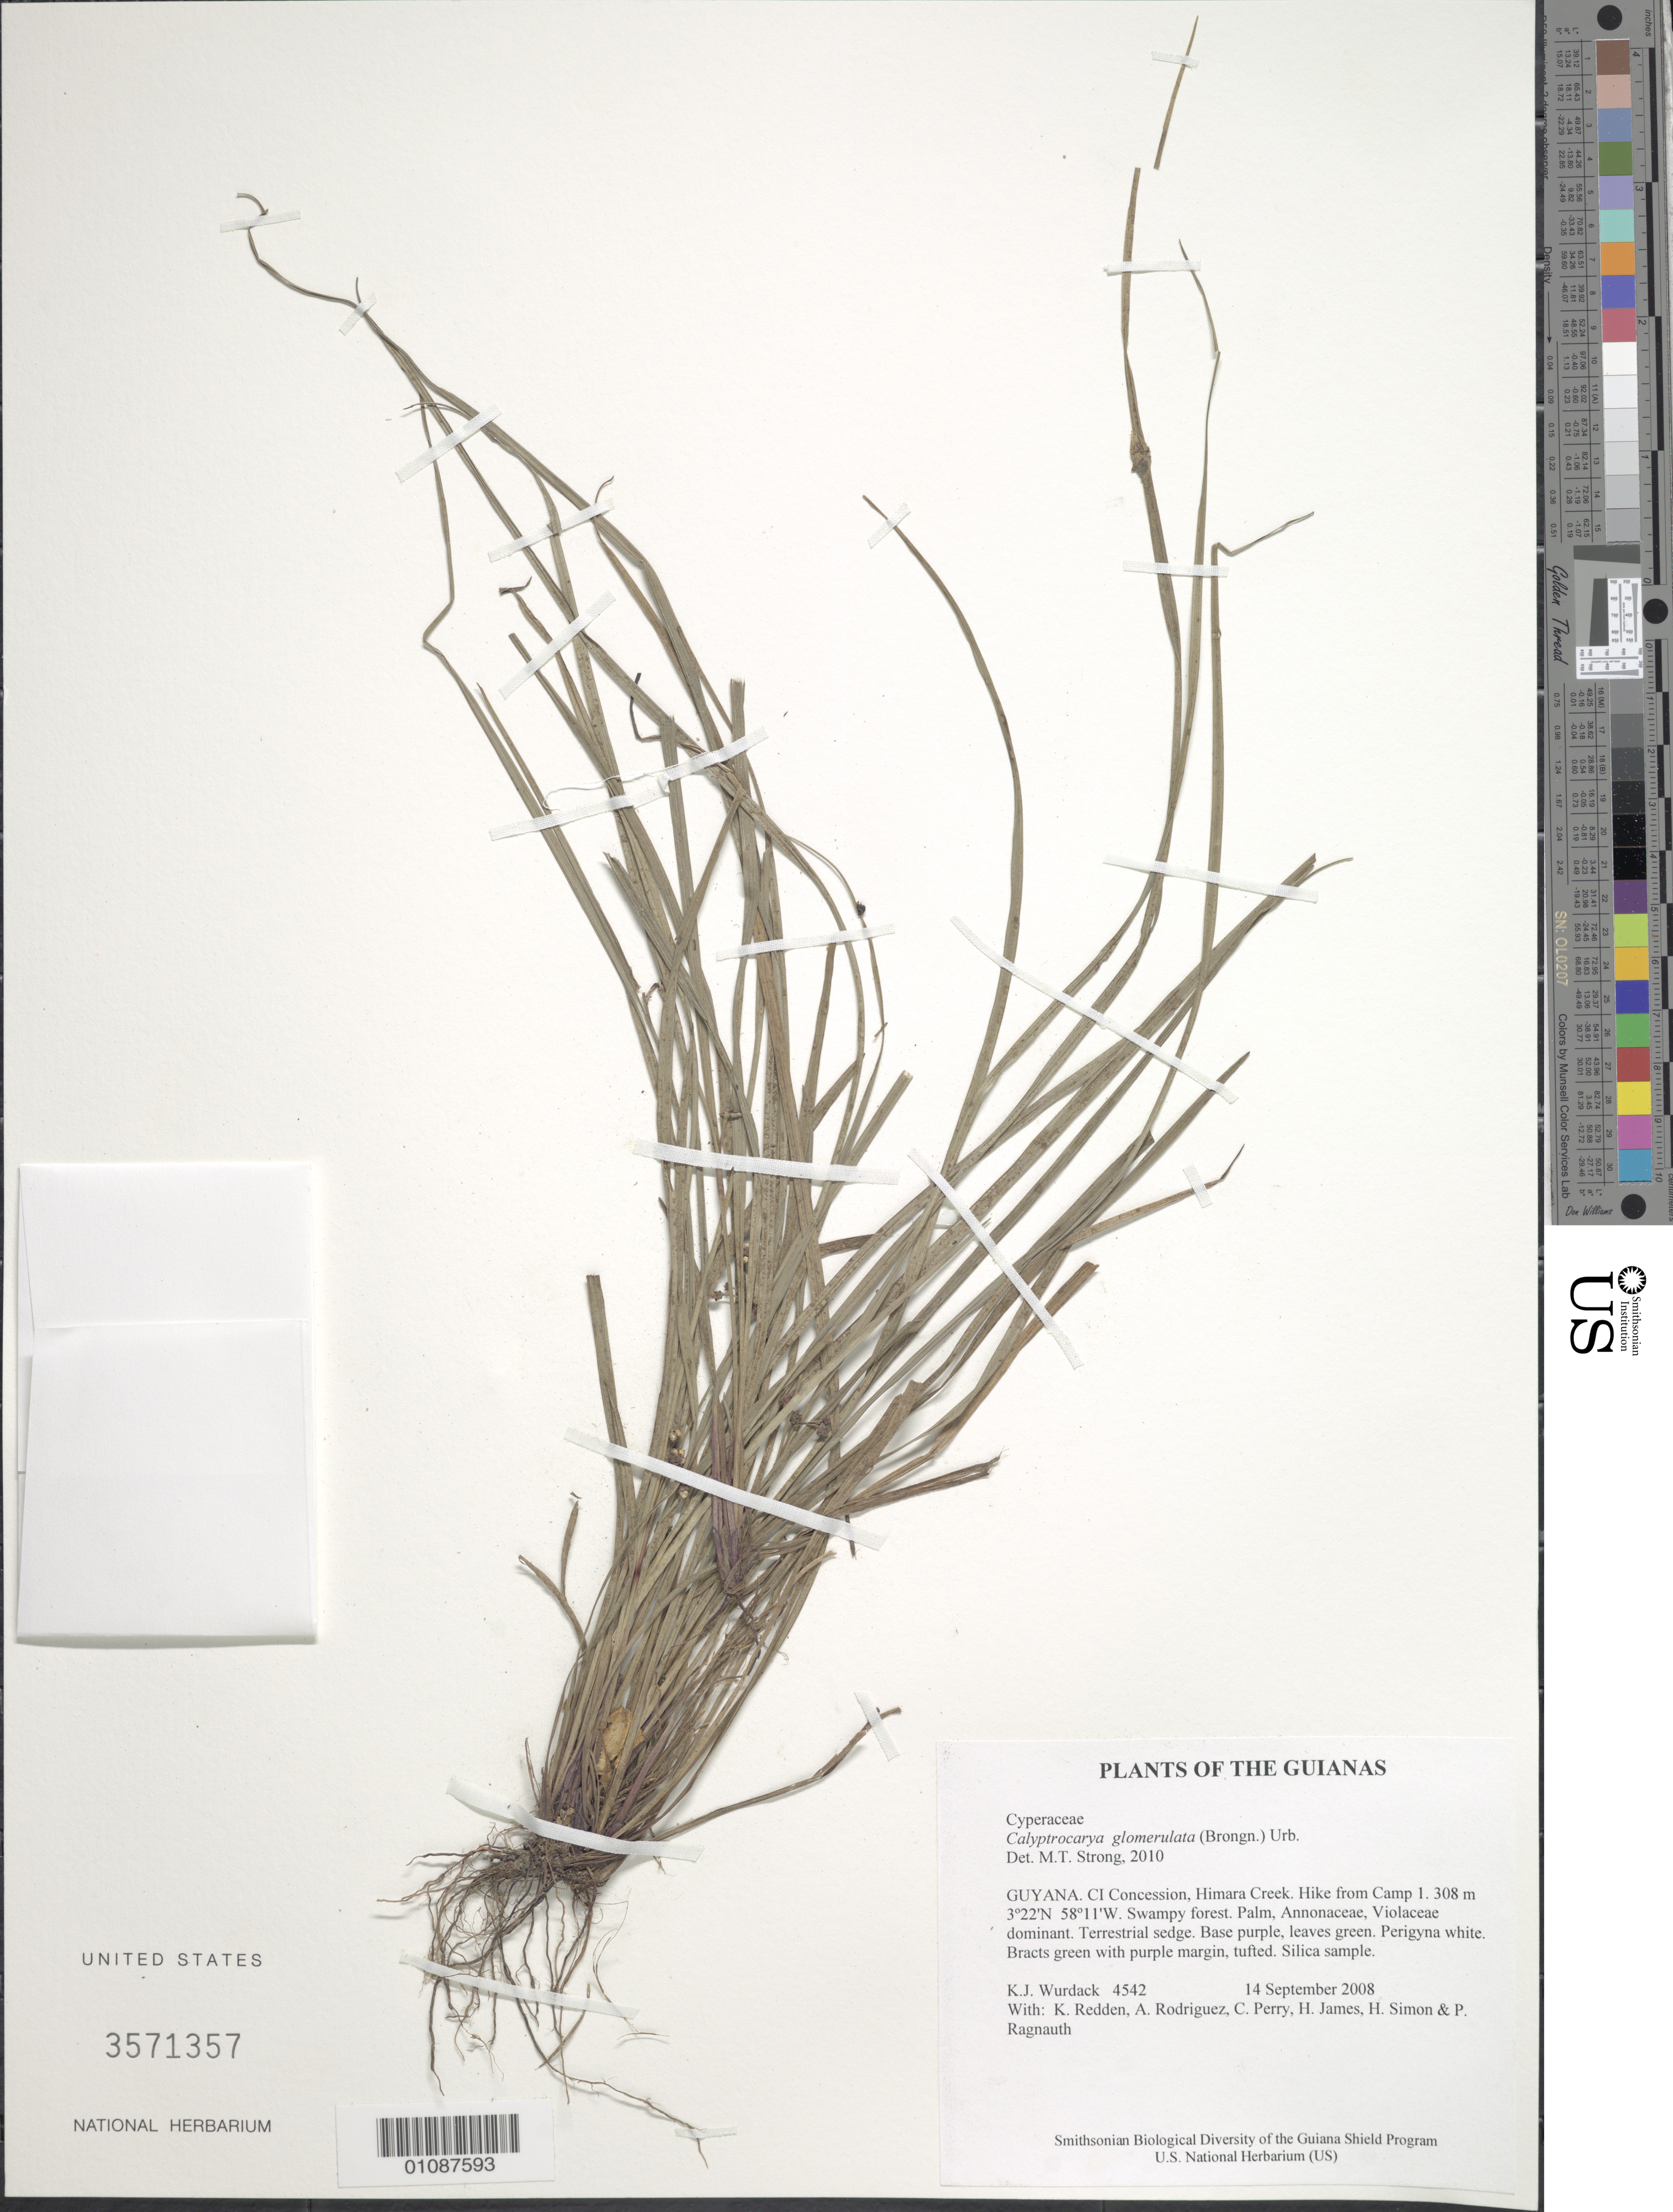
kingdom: Plantae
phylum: Tracheophyta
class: Liliopsida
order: Poales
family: Cyperaceae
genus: Calyptrocarya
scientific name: Calyptrocarya glomerulata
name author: (Brongn.) Urb.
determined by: Strong, M. T., (US), Smithsonian Institution - National Museum of Natural History (UNITED STATES)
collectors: K. Wurdack, K. M. Redden, A. Rodriguez, C. Perry, H. James, H. Simon & P. Ragnauth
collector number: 4542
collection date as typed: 14 September 2008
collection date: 2008-09-14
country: Guyana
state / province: U. Takutu-U. Essequibo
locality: CI Concession, Himara Creek. Hike from Camp 1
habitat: Swampy forest. Palm, Annonaceae, Violaceae dominant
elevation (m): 308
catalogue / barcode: US 3571357